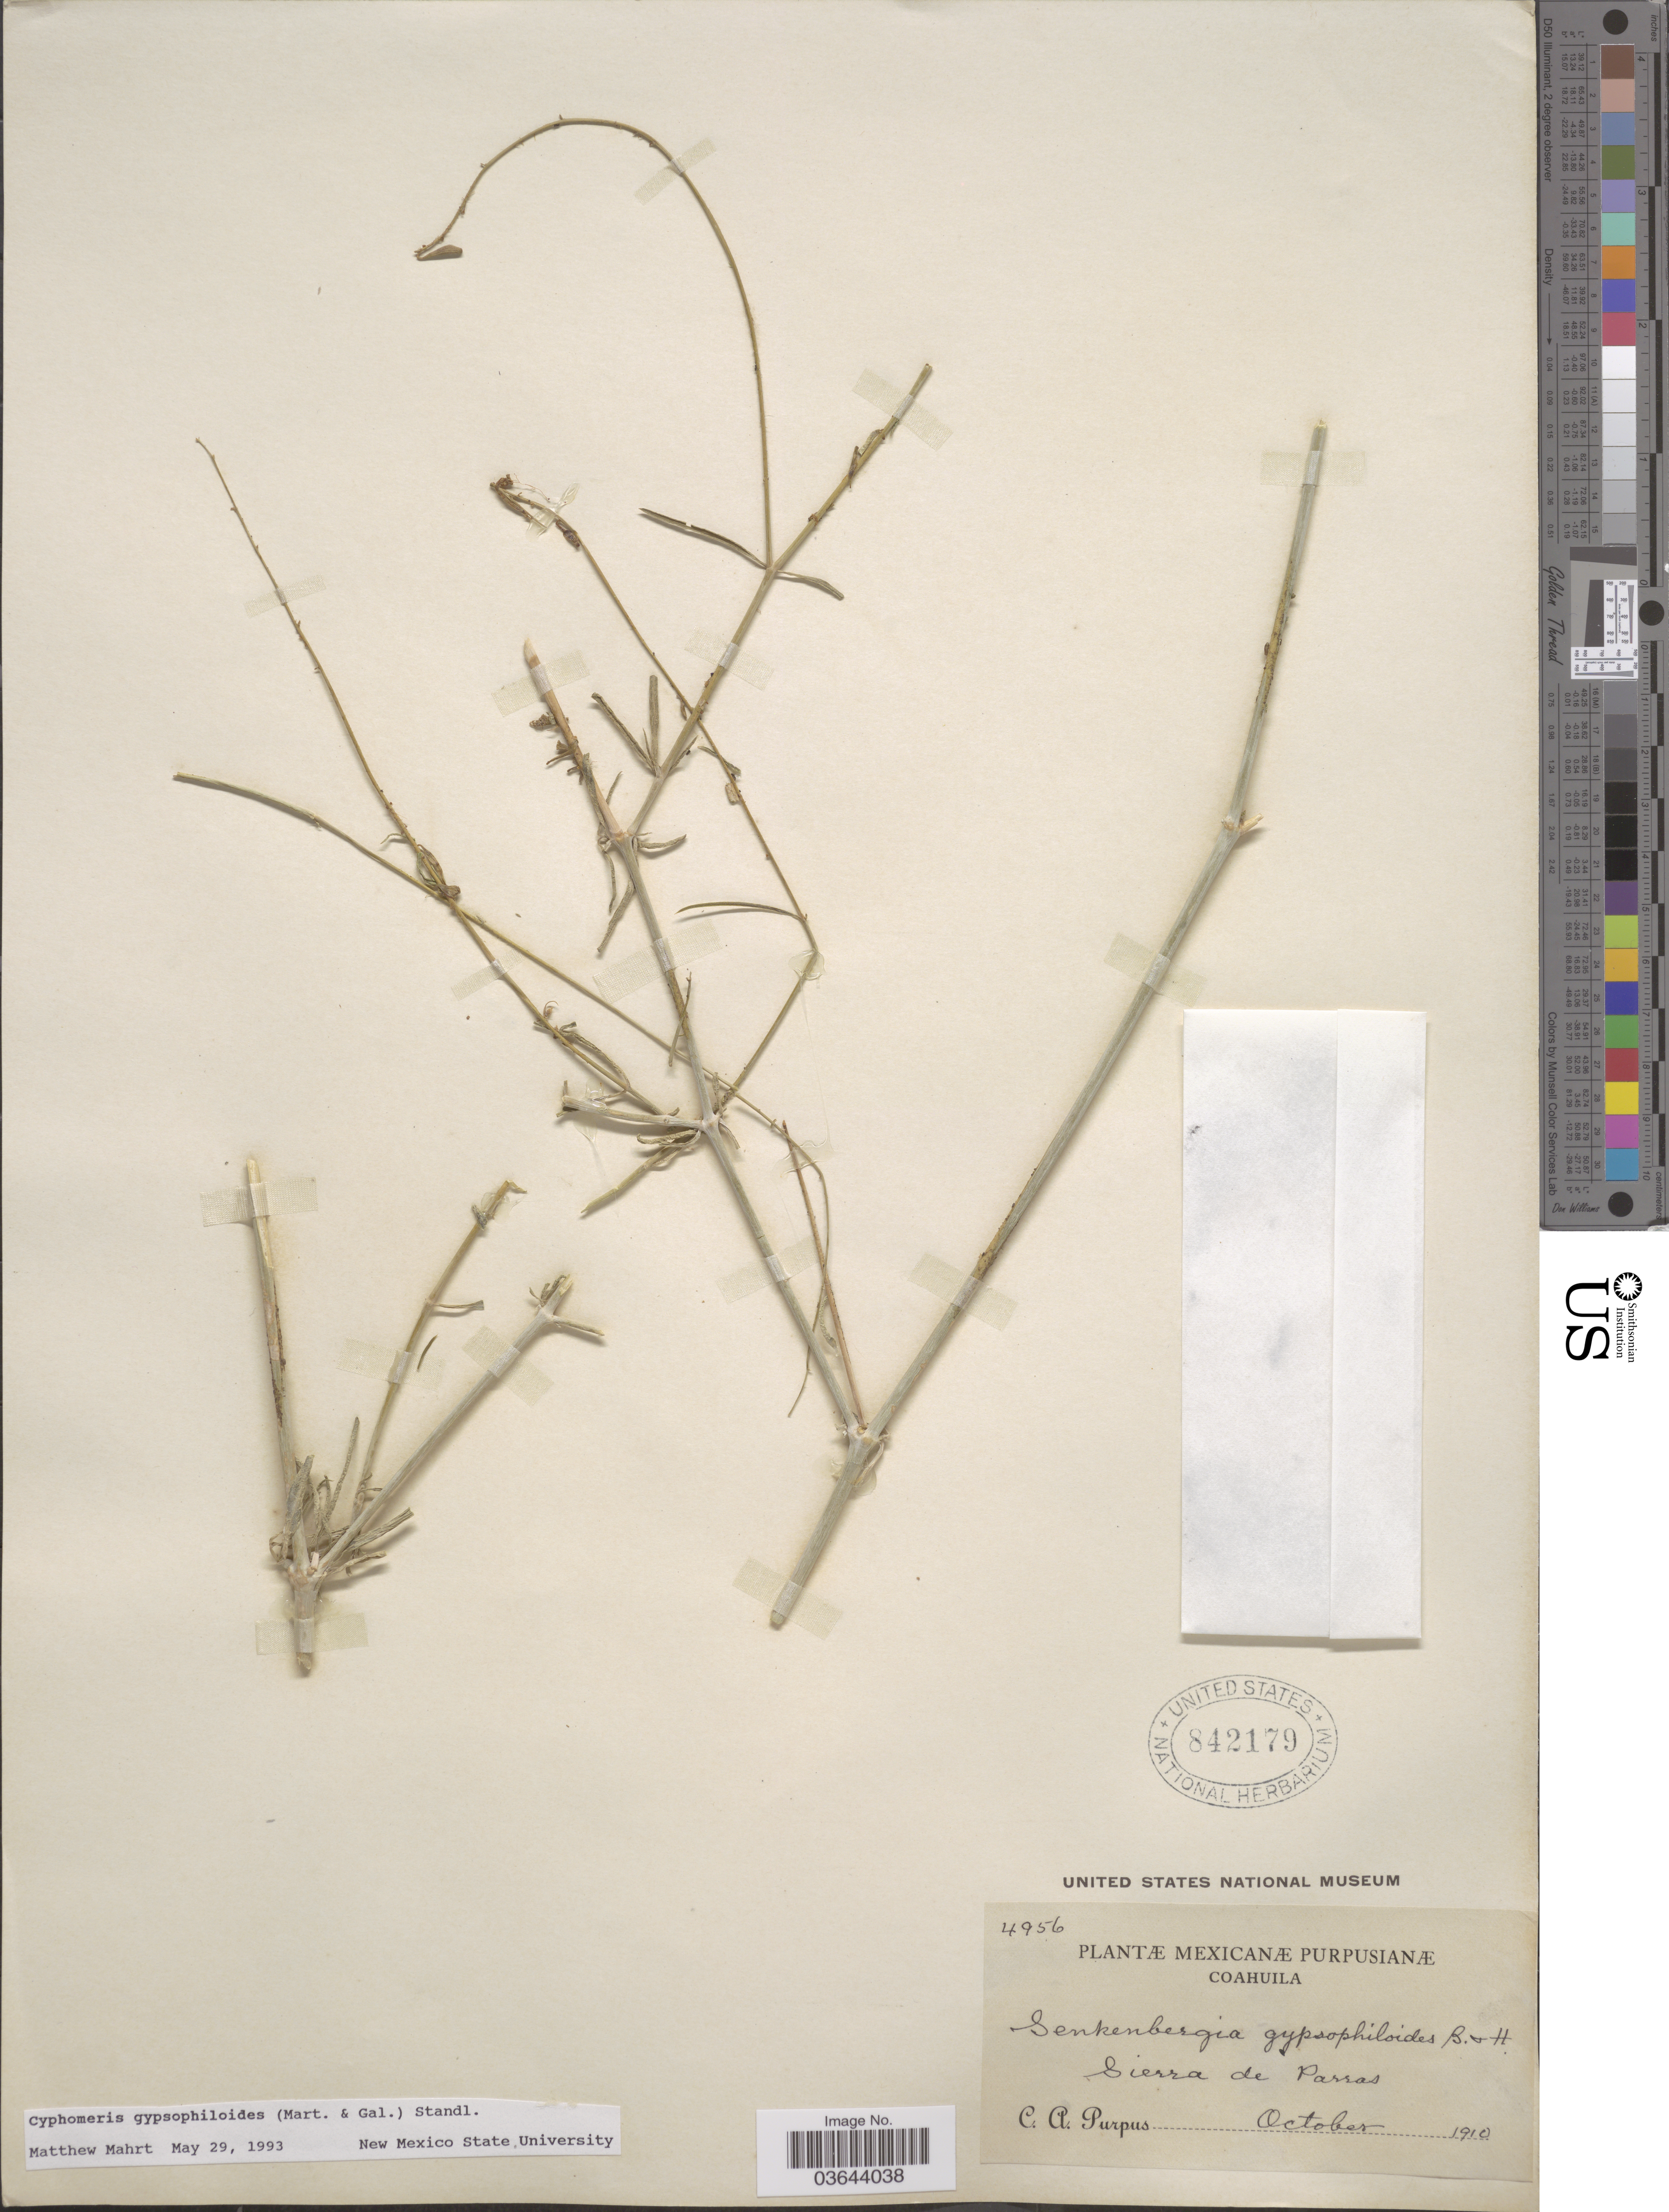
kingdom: Plantae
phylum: Tracheophyta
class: Magnoliopsida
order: Caryophyllales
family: Nyctaginaceae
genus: Cyphomeris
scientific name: Cyphomeris gypsophiloides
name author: (M. Martens & Galeotti) Standl.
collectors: C. A. Purpus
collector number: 4956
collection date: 1910-10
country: Mexico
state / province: Coahuila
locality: Sierra de Parras.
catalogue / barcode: US 842179